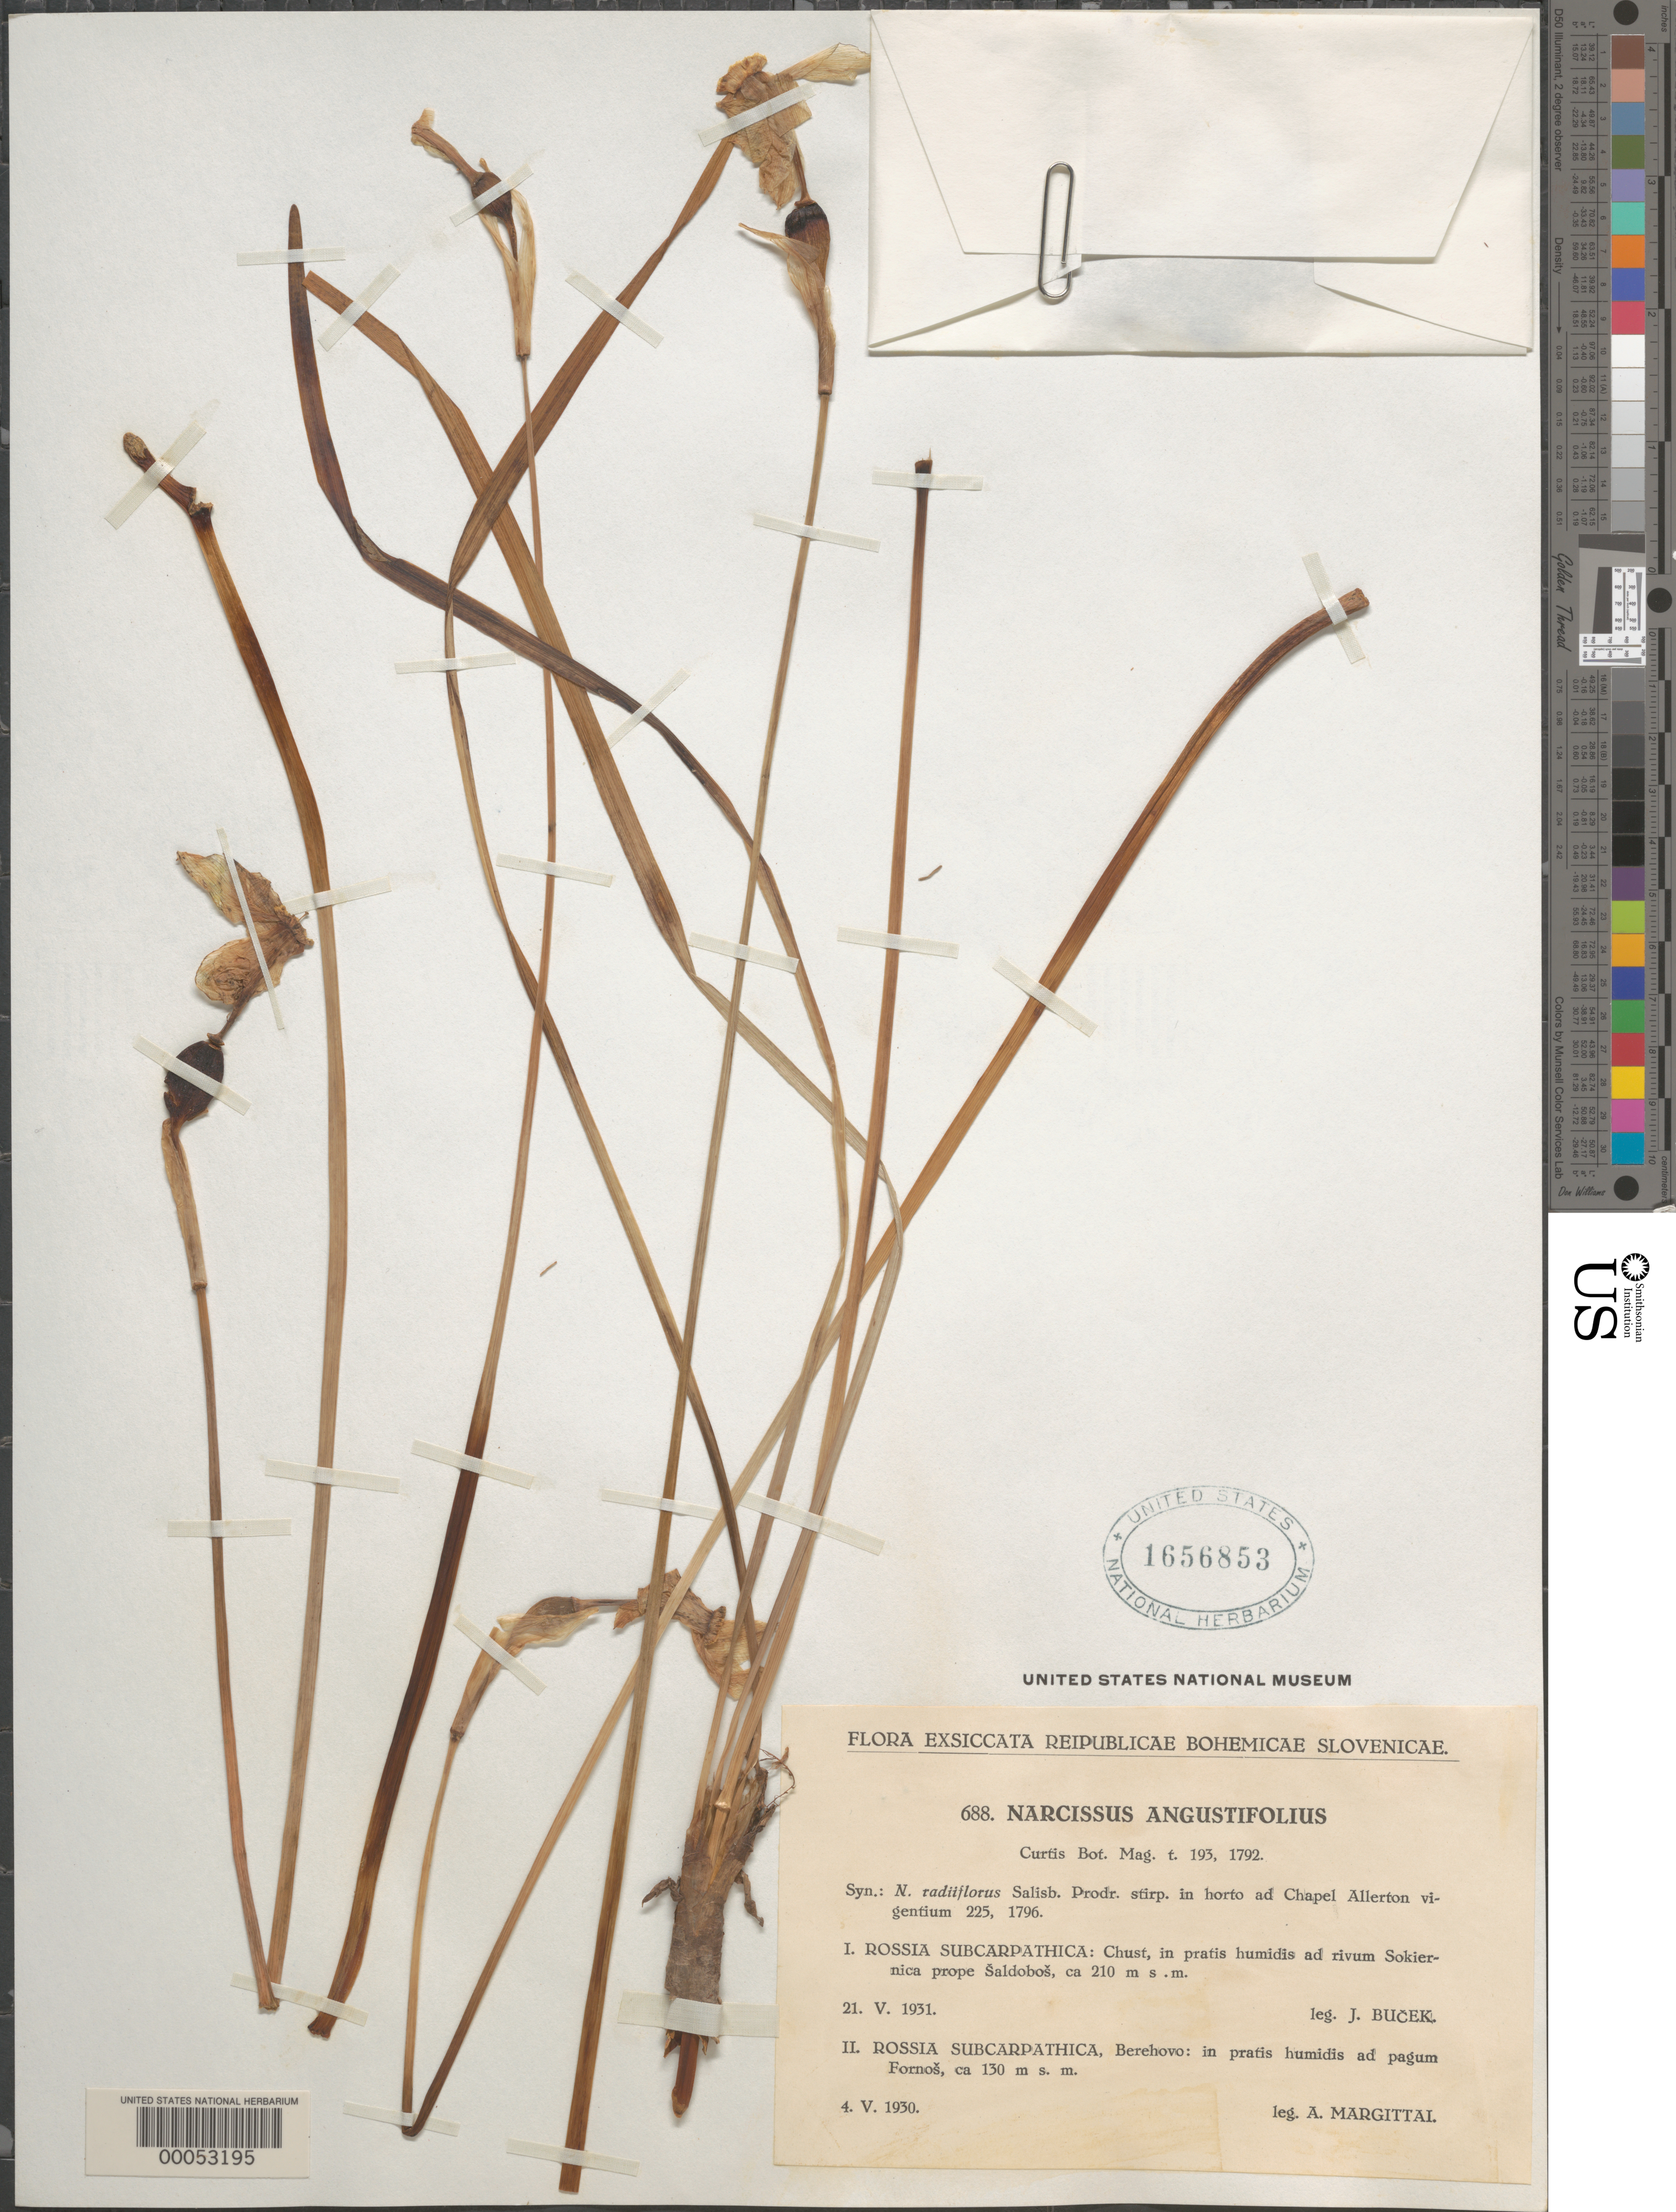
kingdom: Plantae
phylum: Tracheophyta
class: Liliopsida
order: Asparagales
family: Amaryllidaceae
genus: Narcissus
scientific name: Narcissus angustifolius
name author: Curtis ex Haw.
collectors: J. Bucek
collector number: Exsicc. 688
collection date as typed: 21 May 1930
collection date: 1930-05-21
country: Ukraine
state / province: Zakarpattya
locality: Khust (as chust), near saldobos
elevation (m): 210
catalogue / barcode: US 1656853